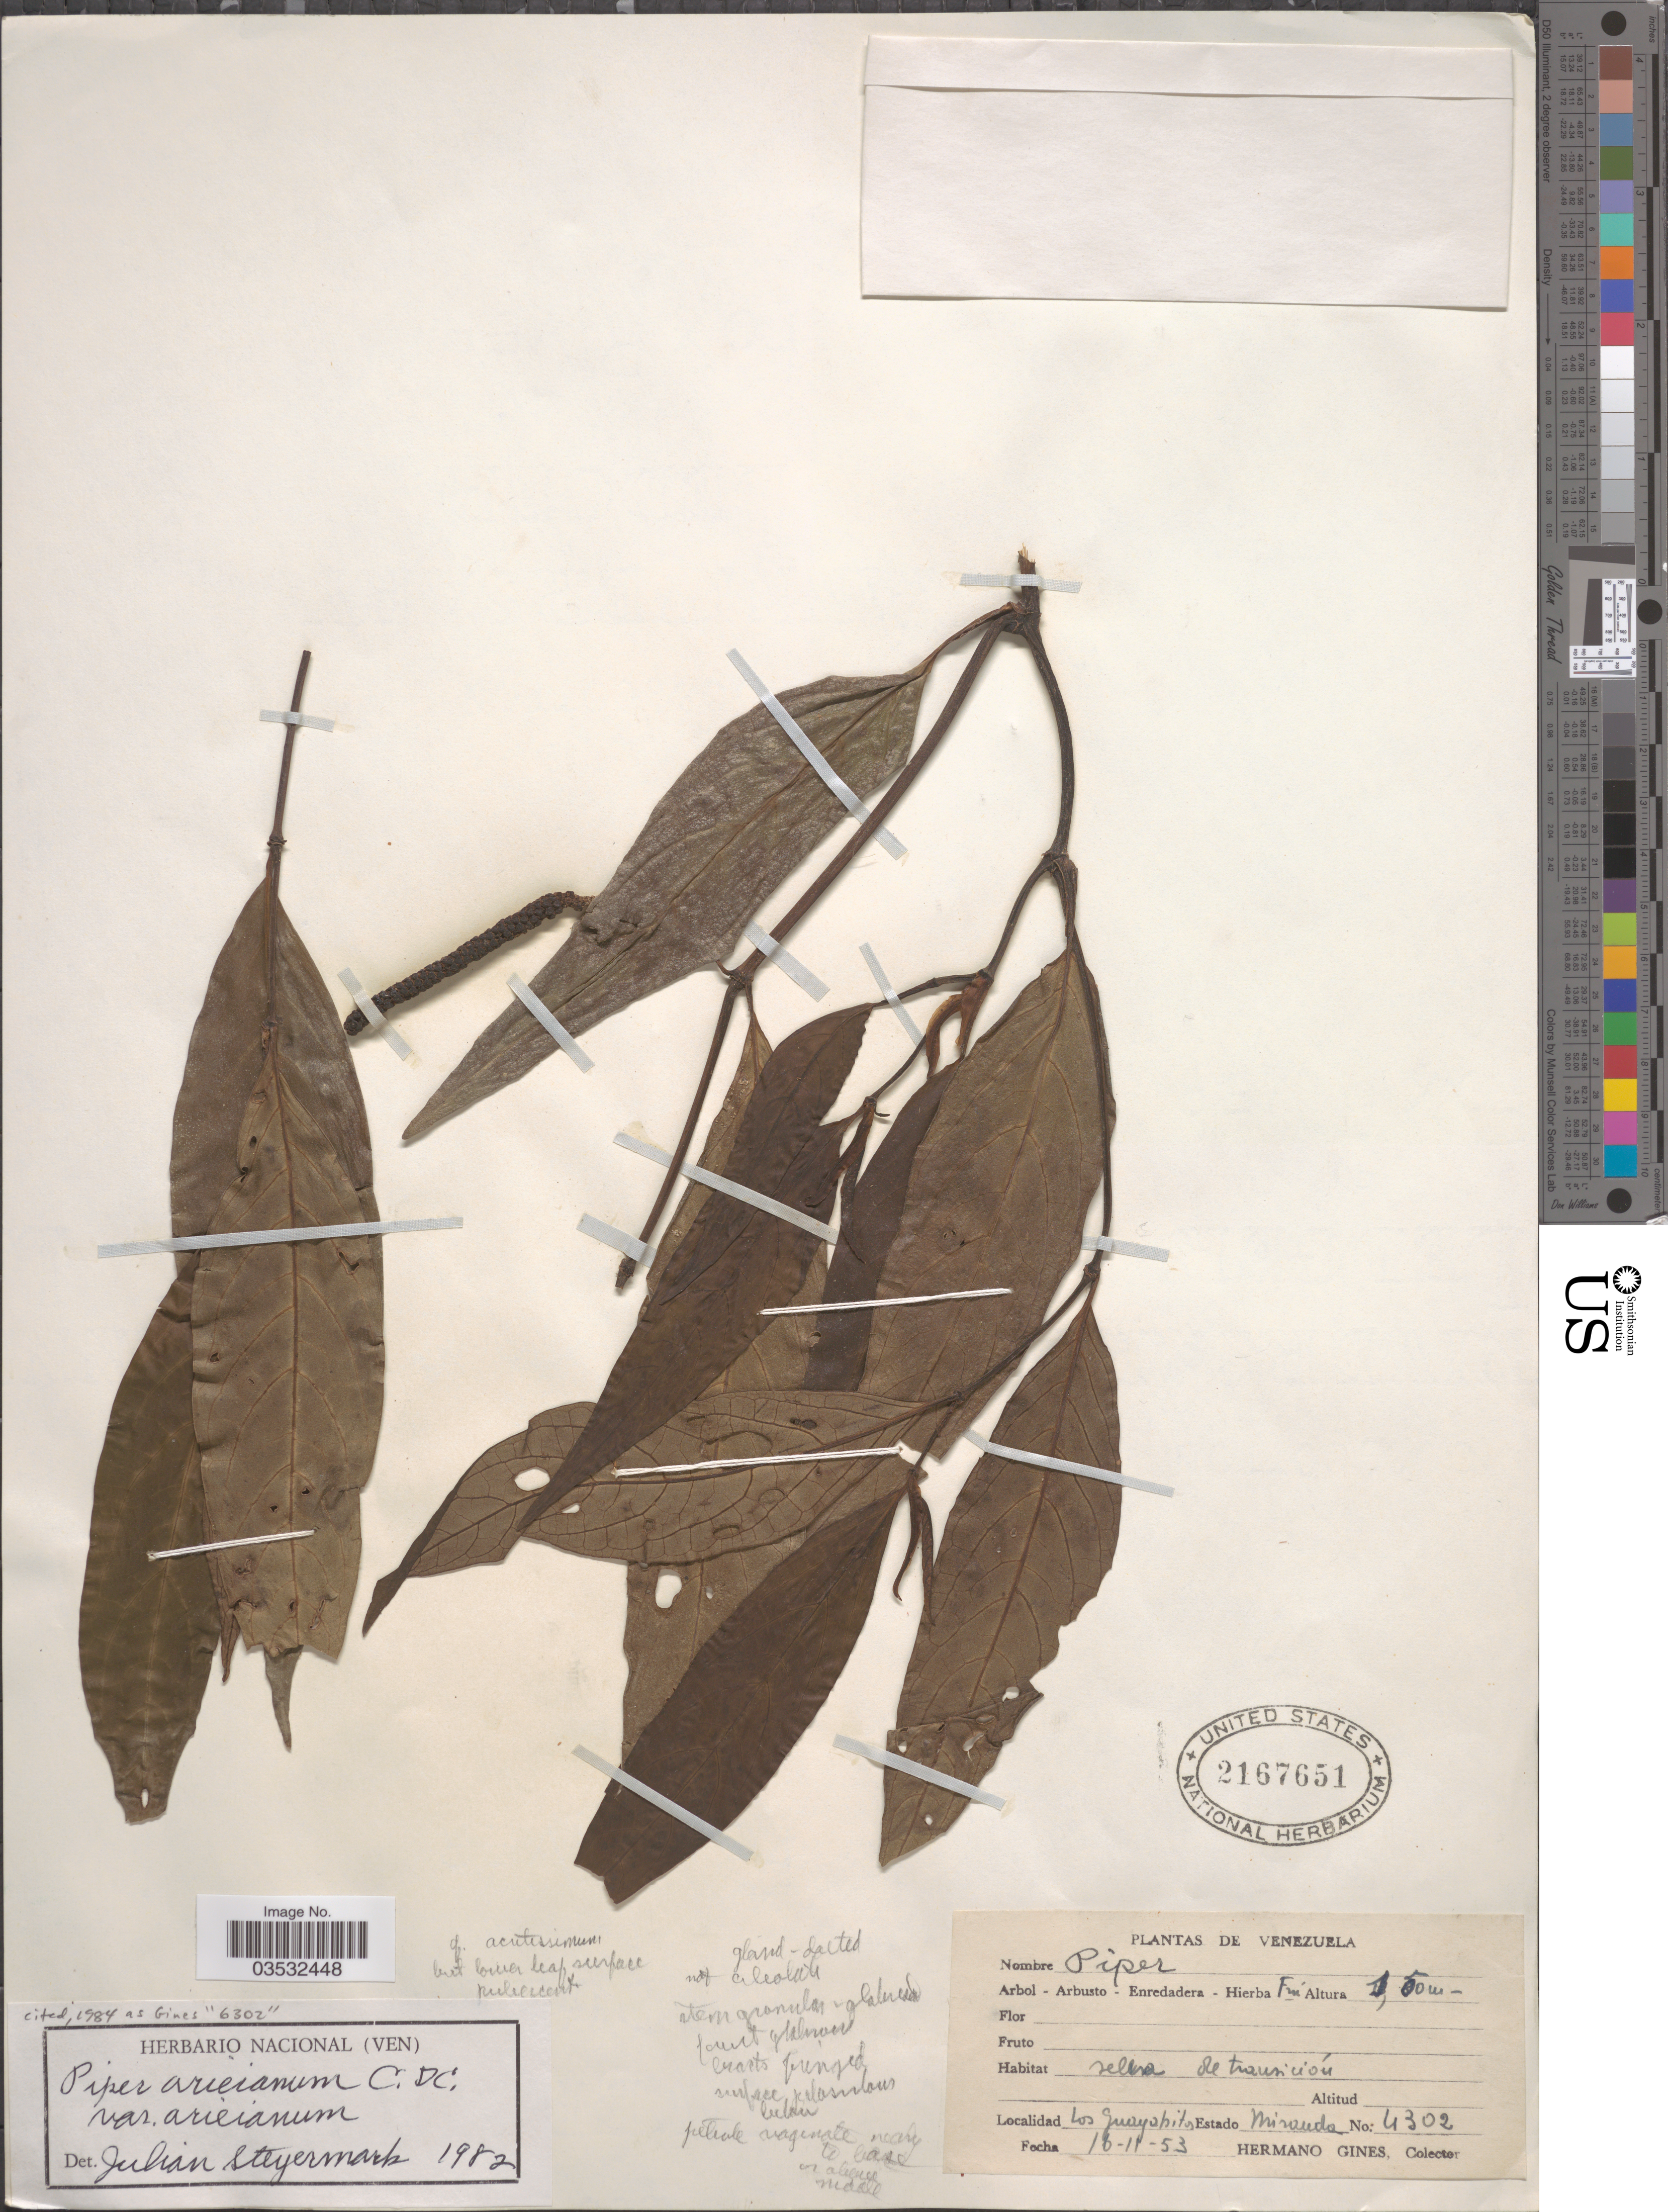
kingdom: Plantae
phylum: Tracheophyta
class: Magnoliopsida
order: Piperales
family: Piperaceae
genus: Piper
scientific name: Piper arieianum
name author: C. DC.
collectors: Bro. Gines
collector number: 4302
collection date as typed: Transcribed d/m/y: 16/11/53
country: Venezuela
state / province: Miranda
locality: Los Guayapita.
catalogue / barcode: US 2167651